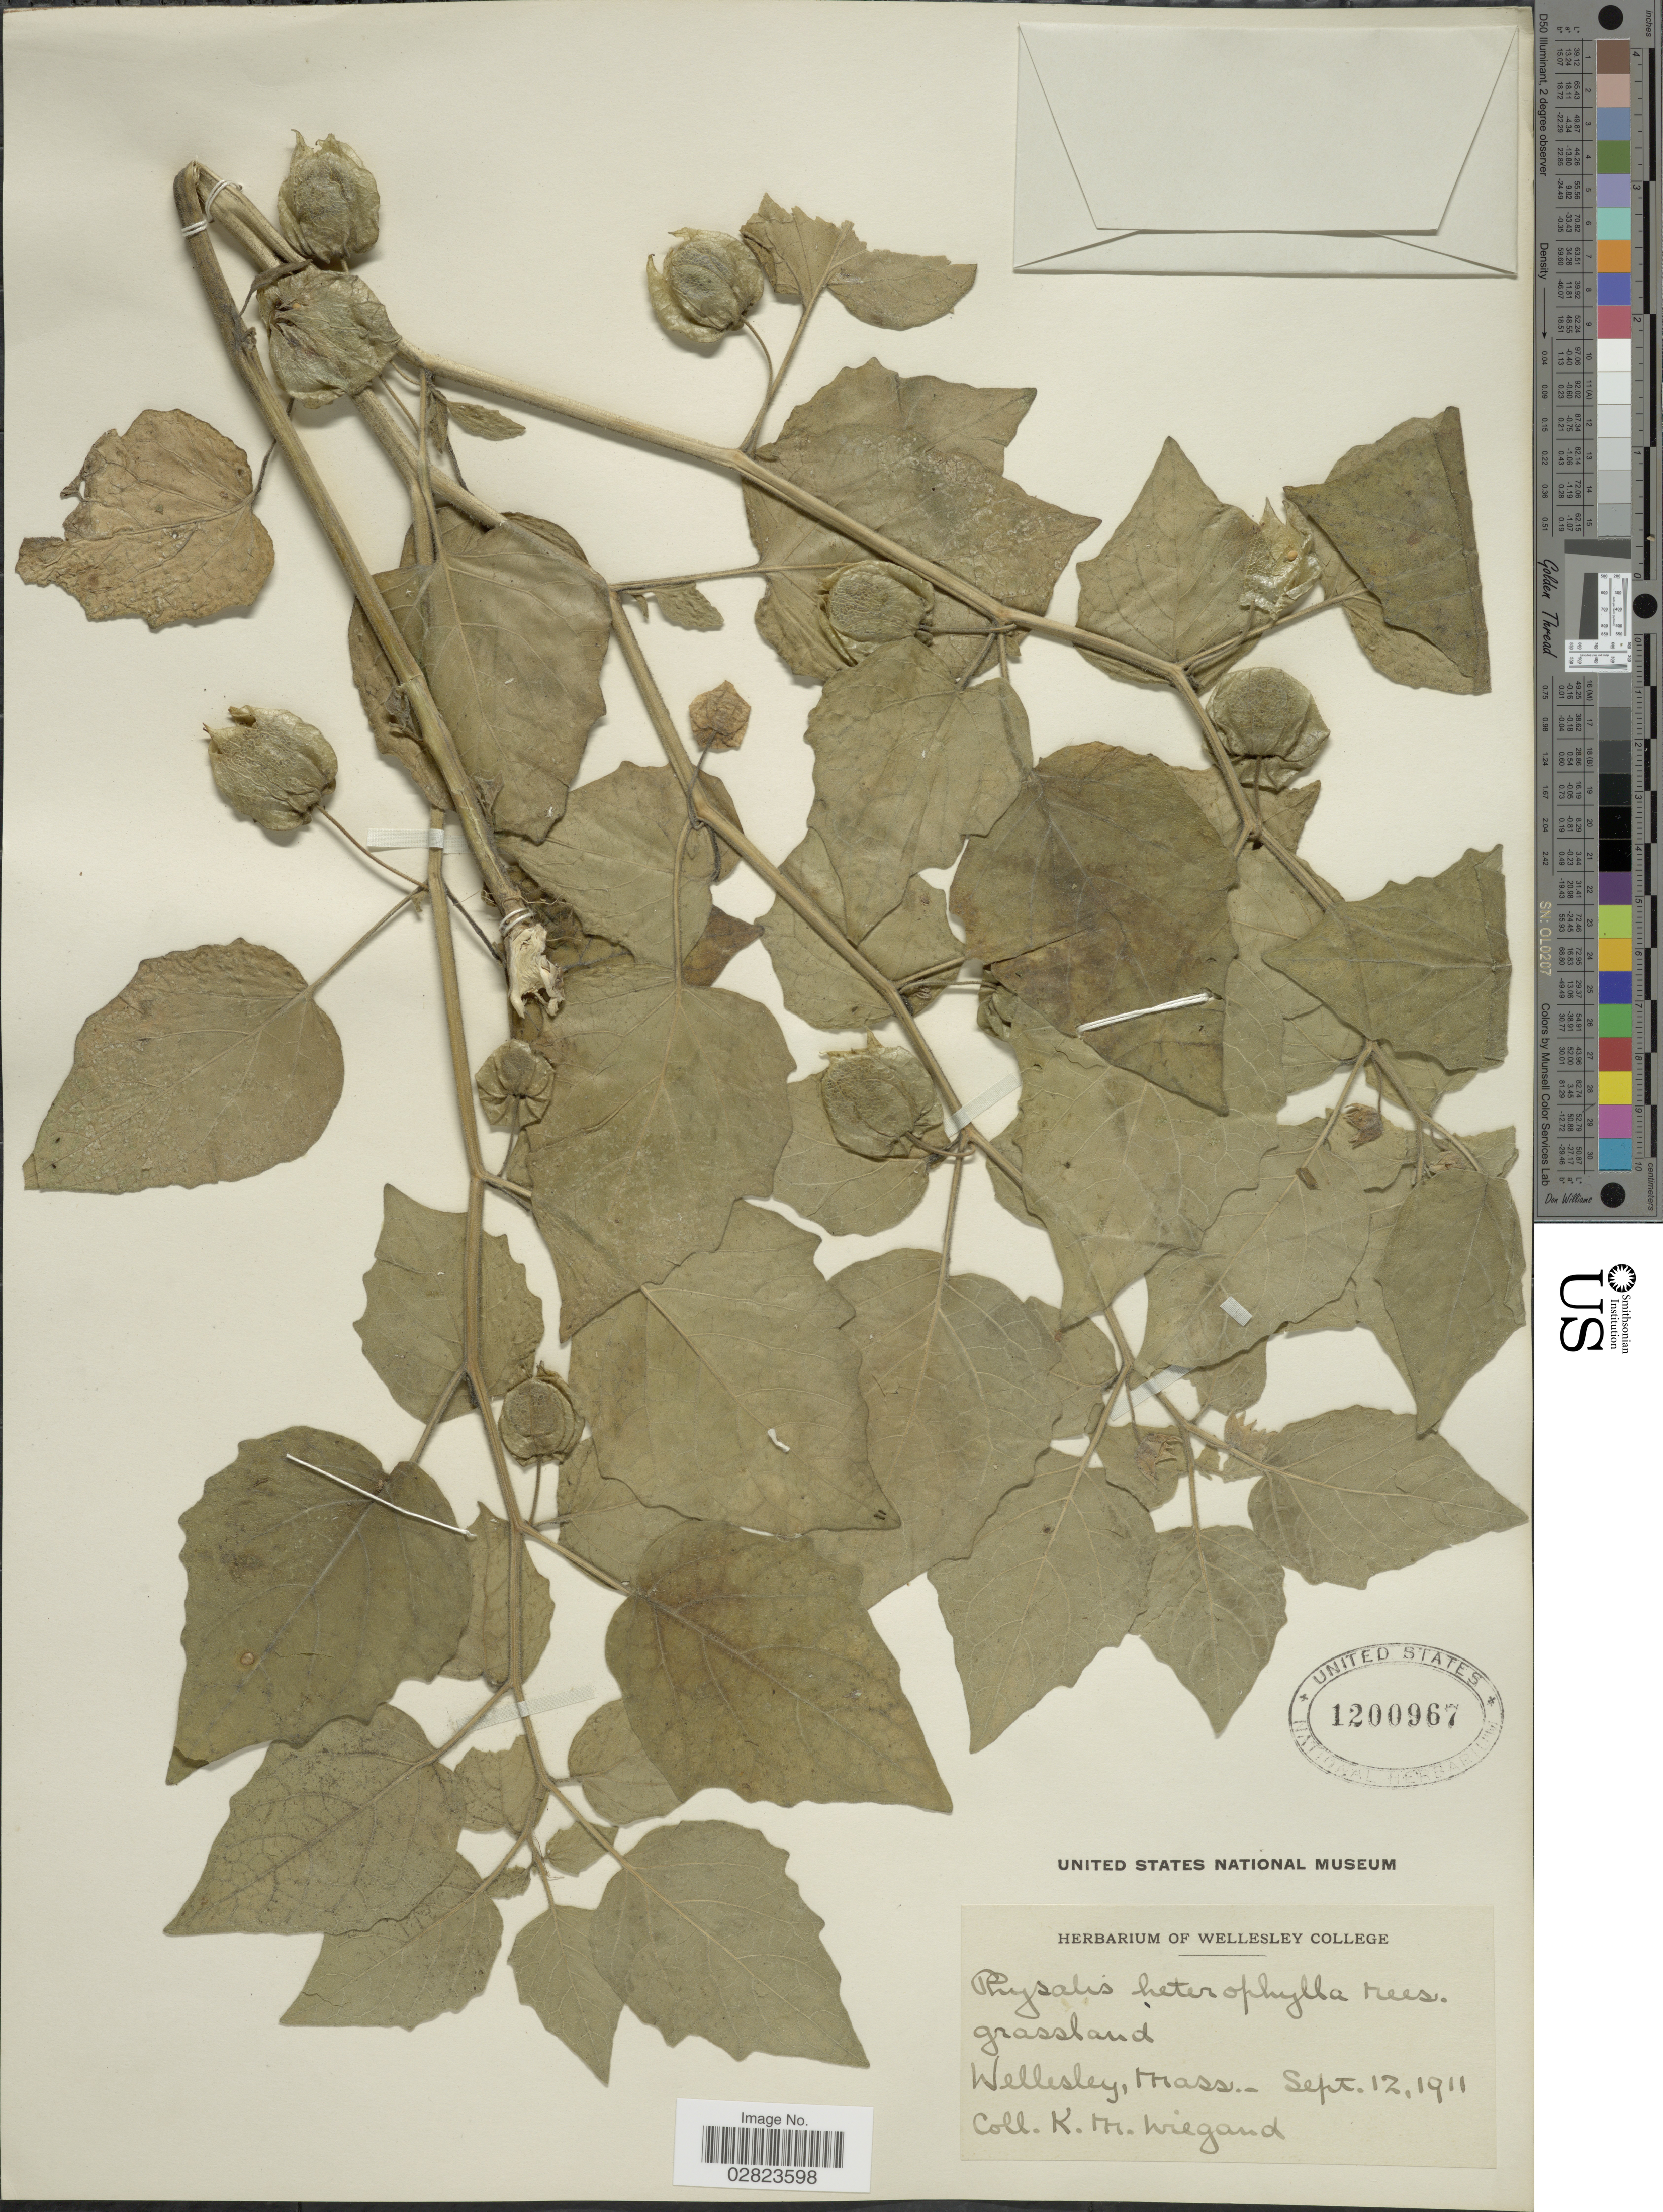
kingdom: Plantae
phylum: Tracheophyta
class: Magnoliopsida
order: Solanales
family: Solanaceae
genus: Physalis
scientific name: Physalis heterophylla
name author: Nees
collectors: K. M. Wiegand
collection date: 1911-09-12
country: United States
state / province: Massachusetts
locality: Wellesley.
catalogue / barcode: US 1200967